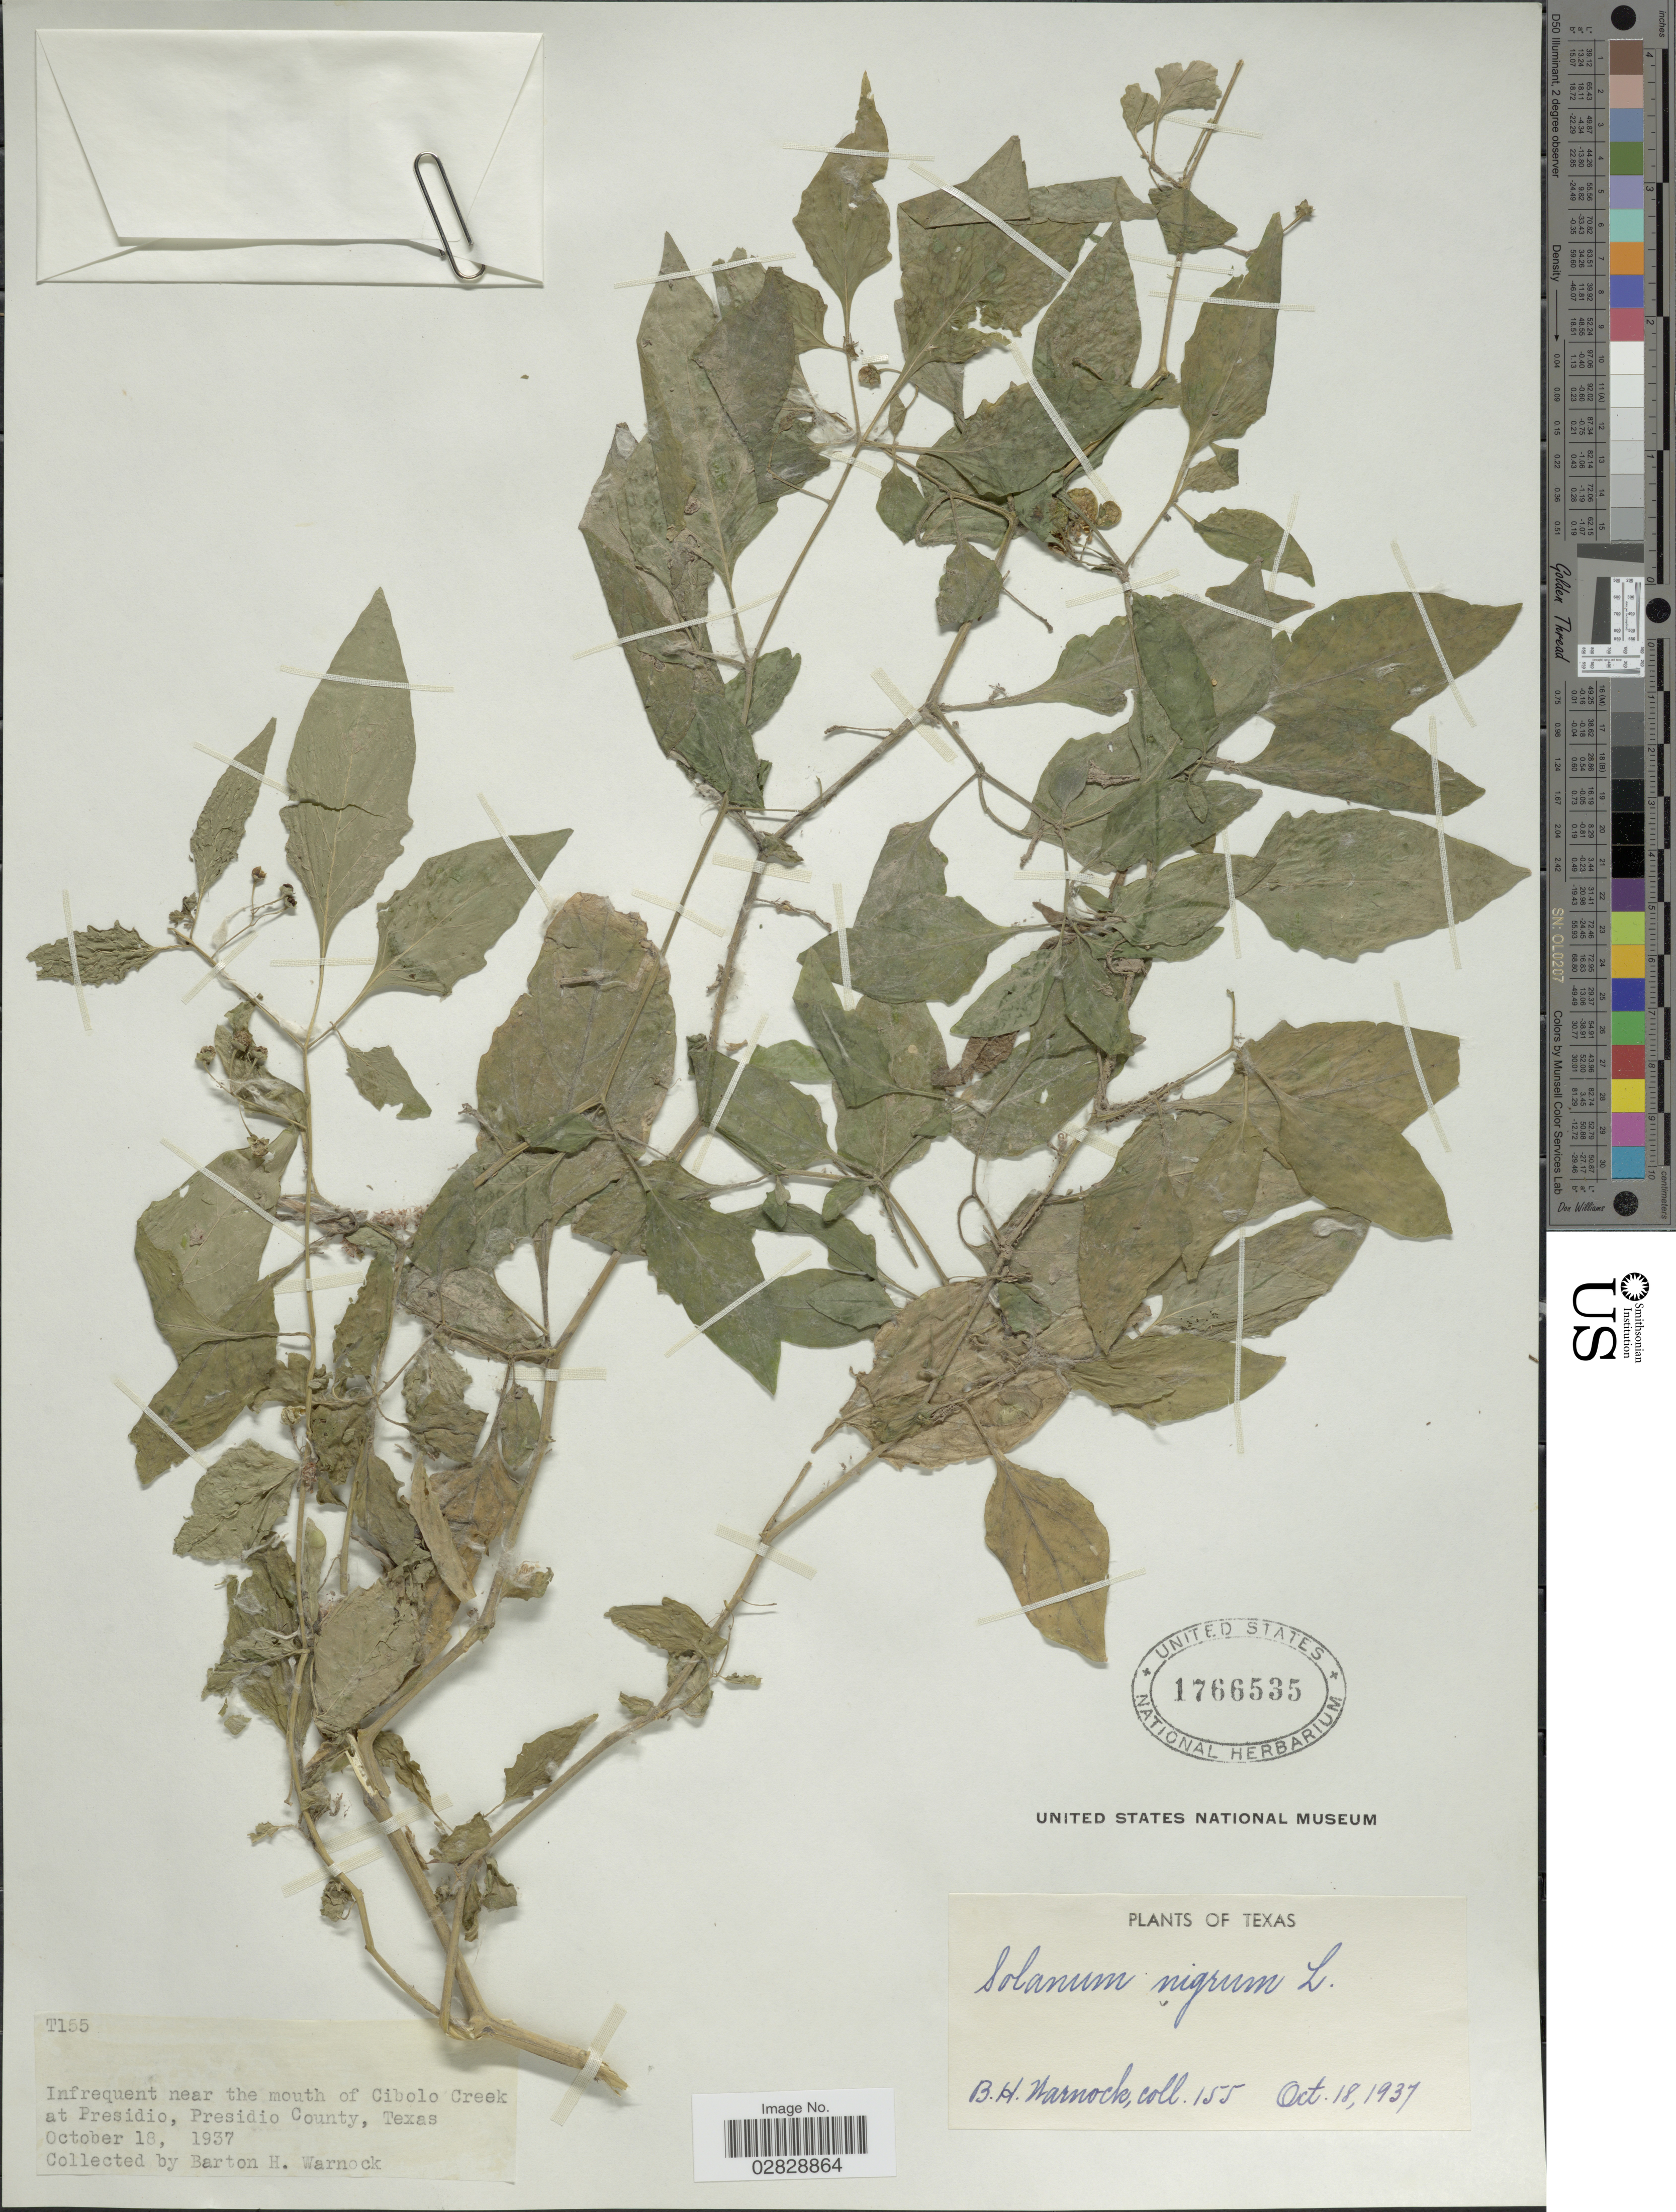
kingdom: Plantae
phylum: Tracheophyta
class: Magnoliopsida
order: Solanales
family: Solanaceae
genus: Solanum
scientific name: Solanum nigrescens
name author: M. Martens & Galeotti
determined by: Knapp, S. D.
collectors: B. H. Warnock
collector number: T155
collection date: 1937-10-18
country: United States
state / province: Texas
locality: Infrequent near the mouth of Cibolo Creek at Presidio, Presidio County.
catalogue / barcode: US 1766535